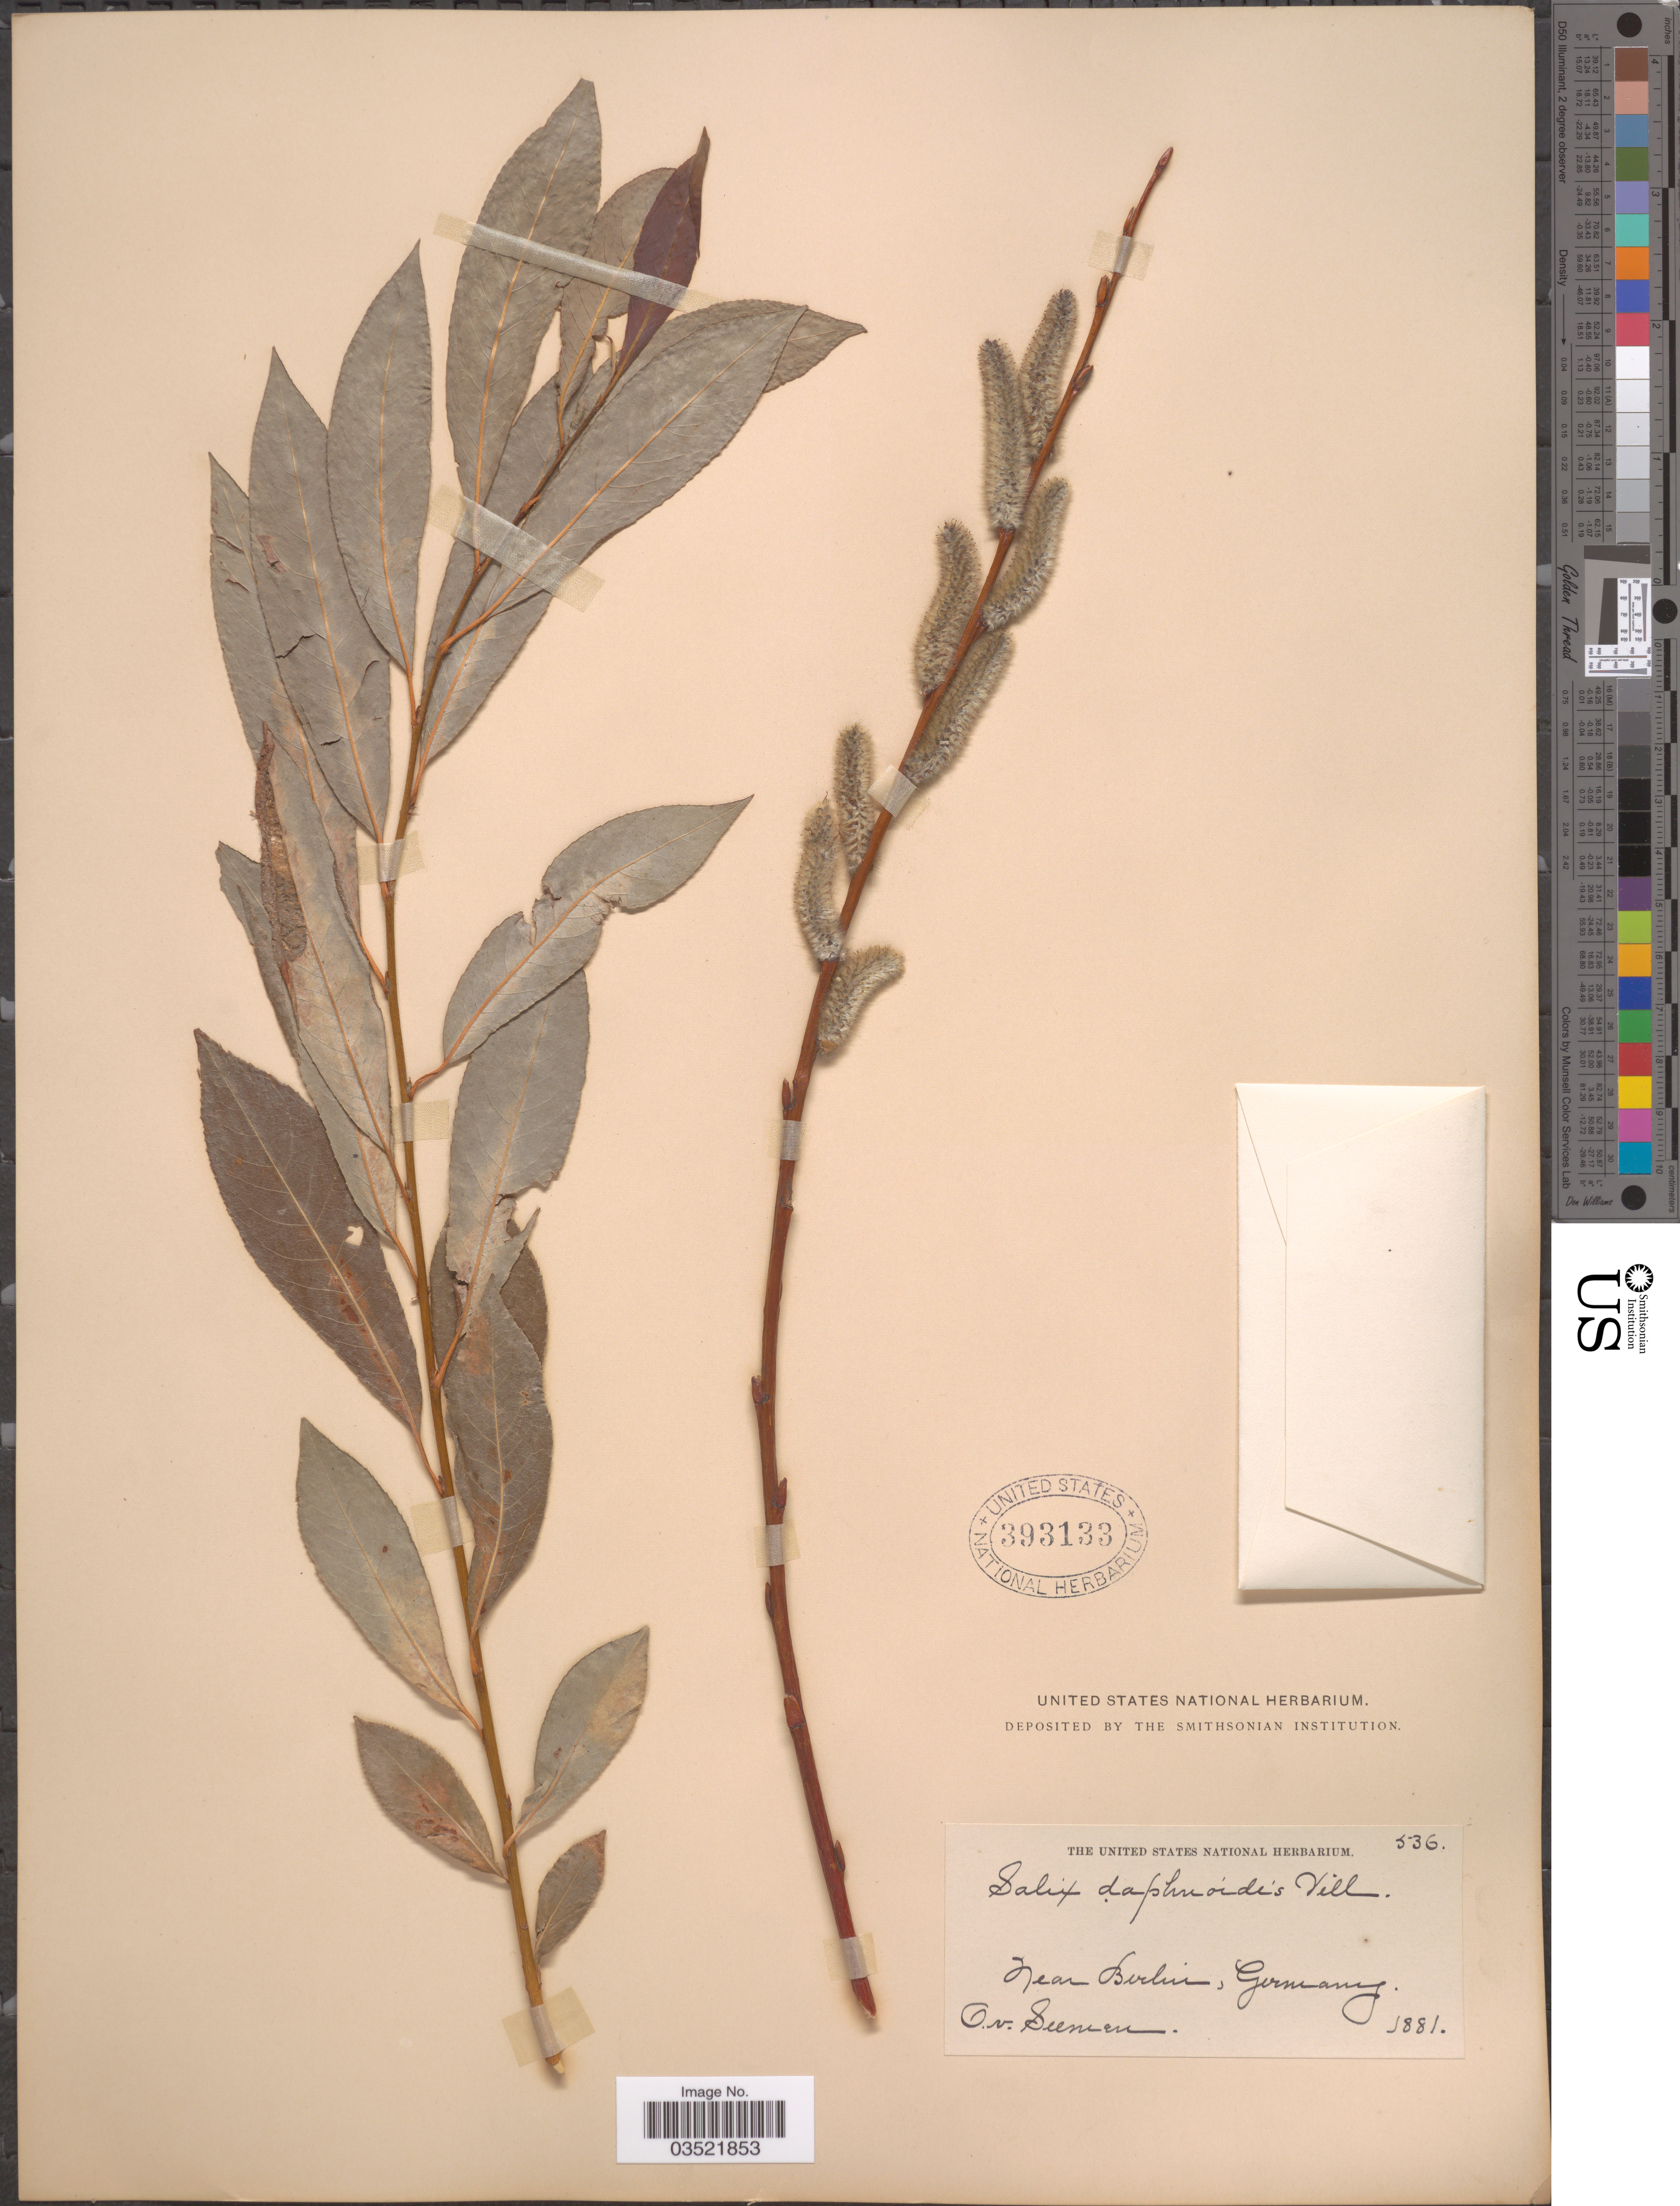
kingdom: Plantae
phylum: Tracheophyta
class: Magnoliopsida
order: Malpighiales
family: Salicaceae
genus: Salix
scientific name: Salix daphnoides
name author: Vill.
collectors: K. O. von Seemen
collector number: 536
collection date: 1881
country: Germany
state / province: Berlin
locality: Near Berlin.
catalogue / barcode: US 393133